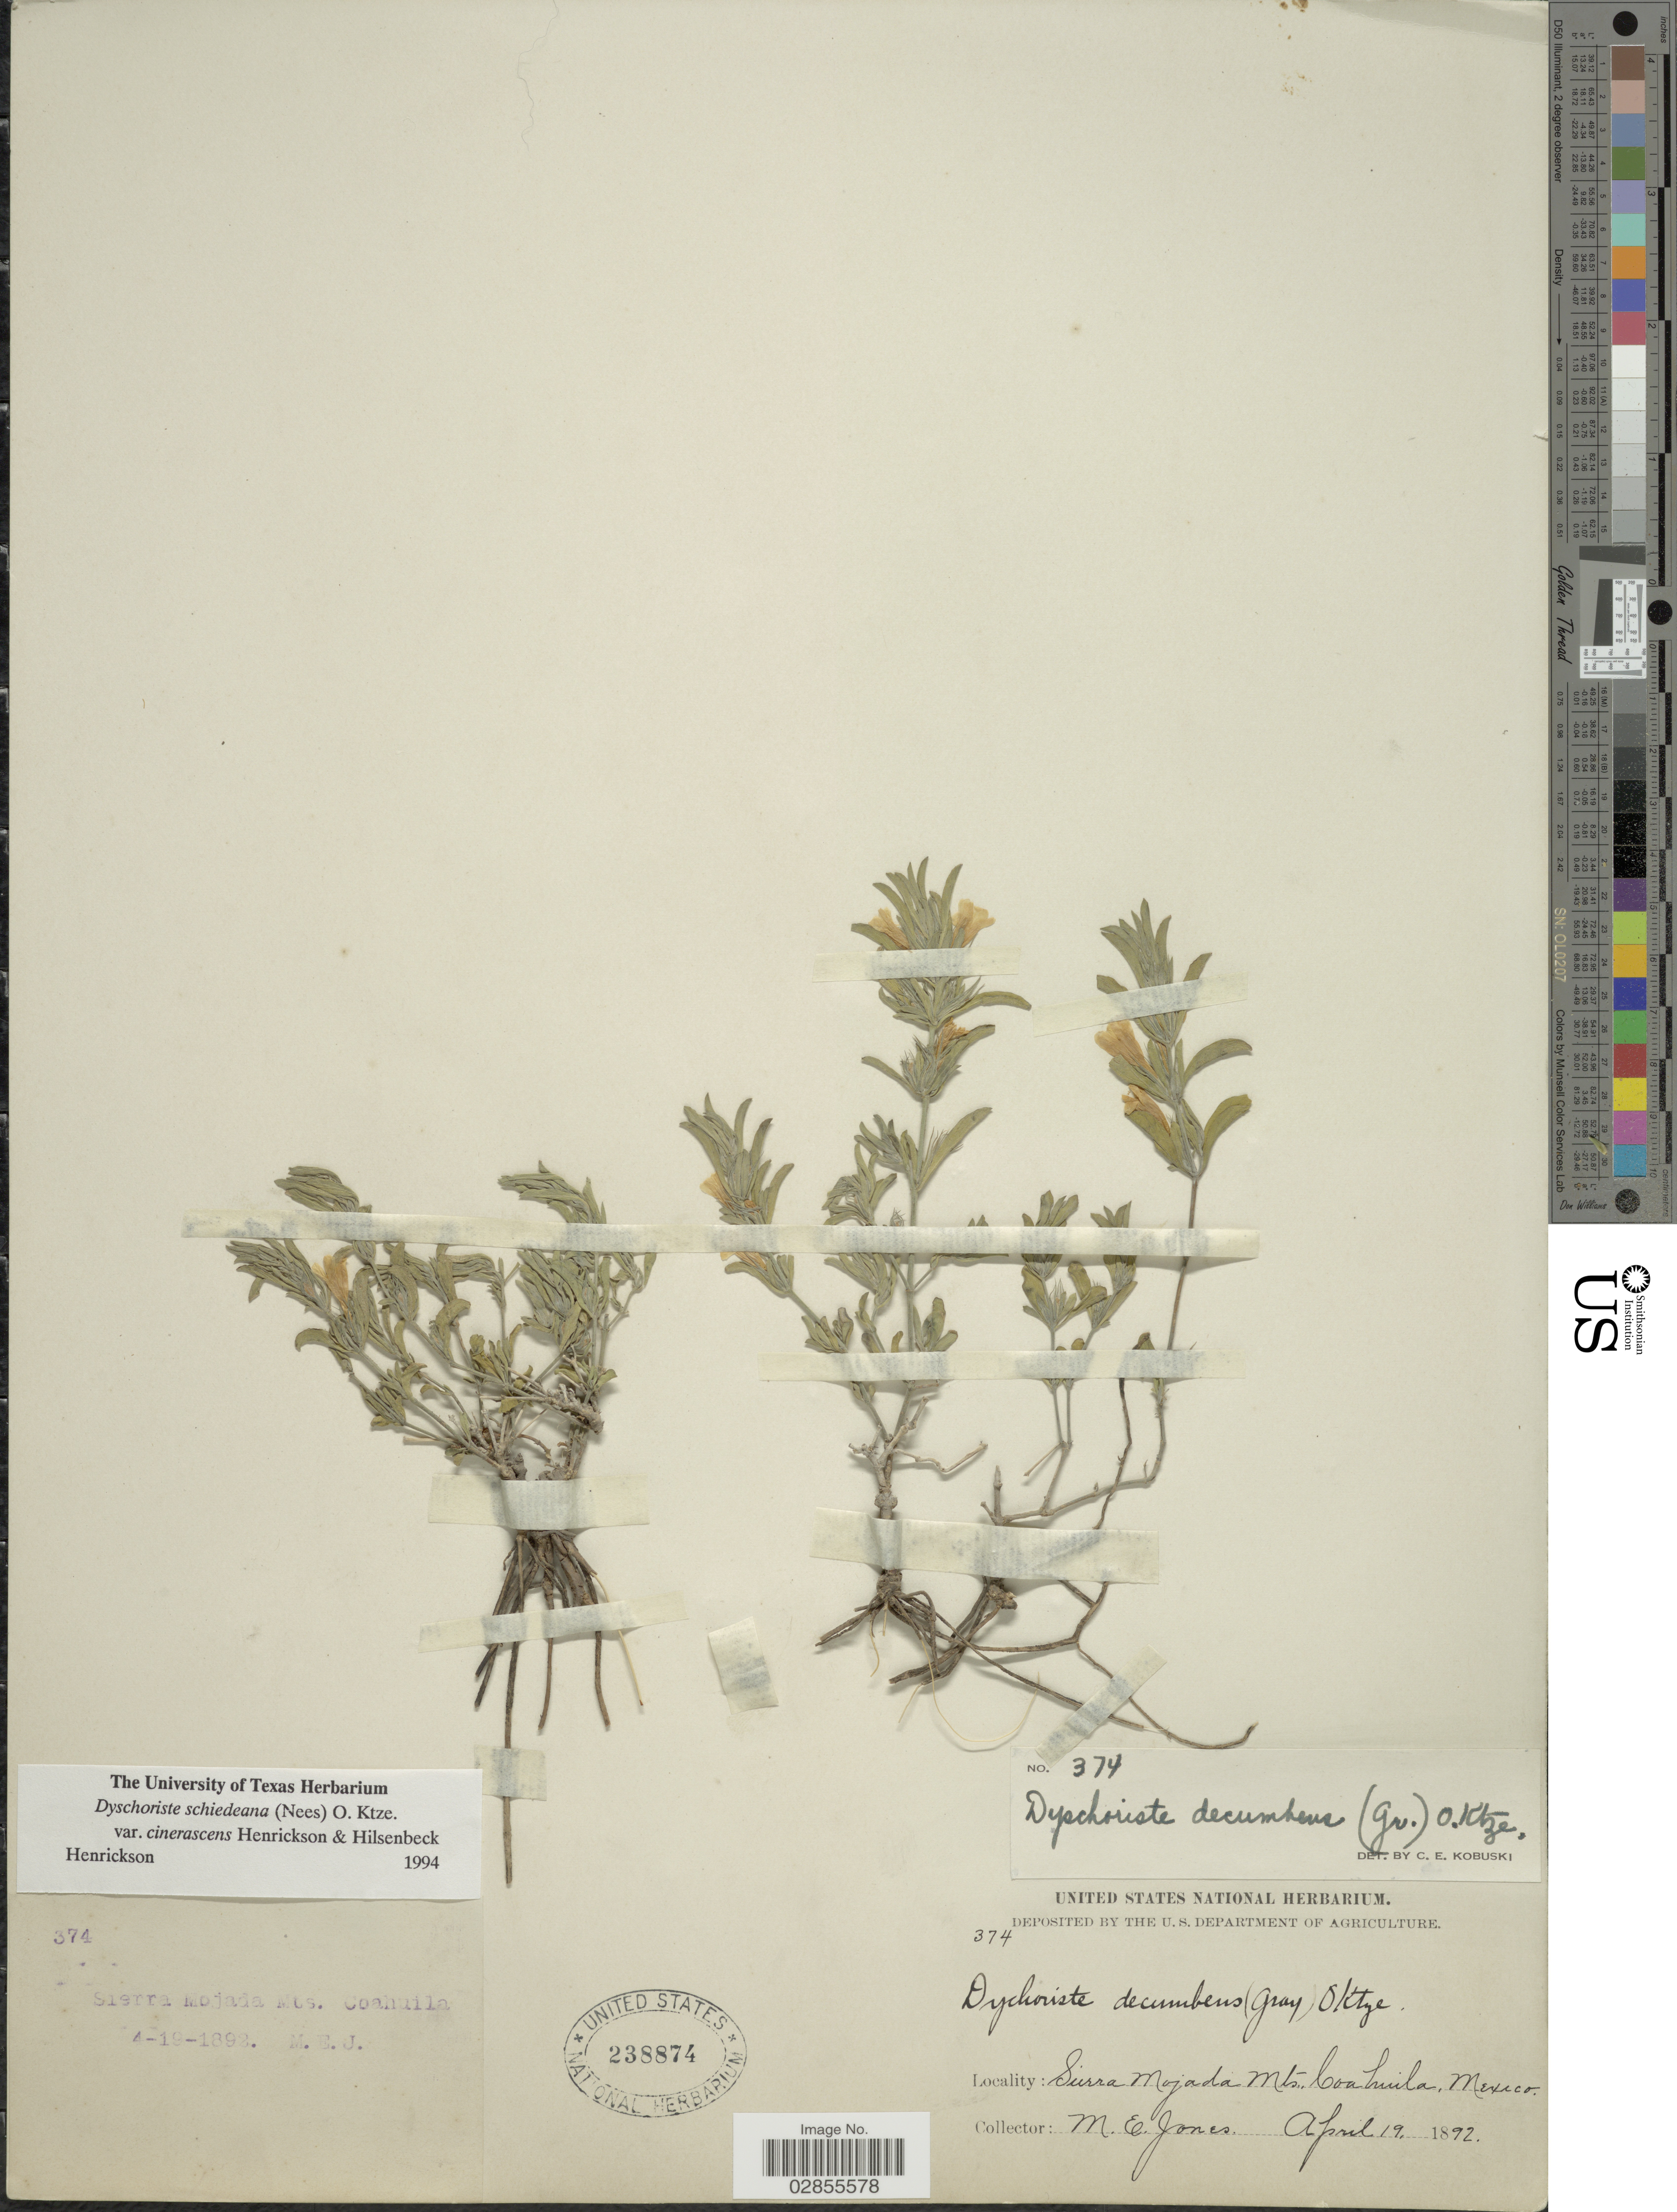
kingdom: Plantae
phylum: Tracheophyta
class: Magnoliopsida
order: Lamiales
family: Acanthaceae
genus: Dyschoriste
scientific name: Dyschoriste schiedeana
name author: (Nees) Kuntze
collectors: M. E. Jones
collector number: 374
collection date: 1892-04-19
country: Mexico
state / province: Coahuila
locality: Sierra Mojada Mts.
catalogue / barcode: US 238874